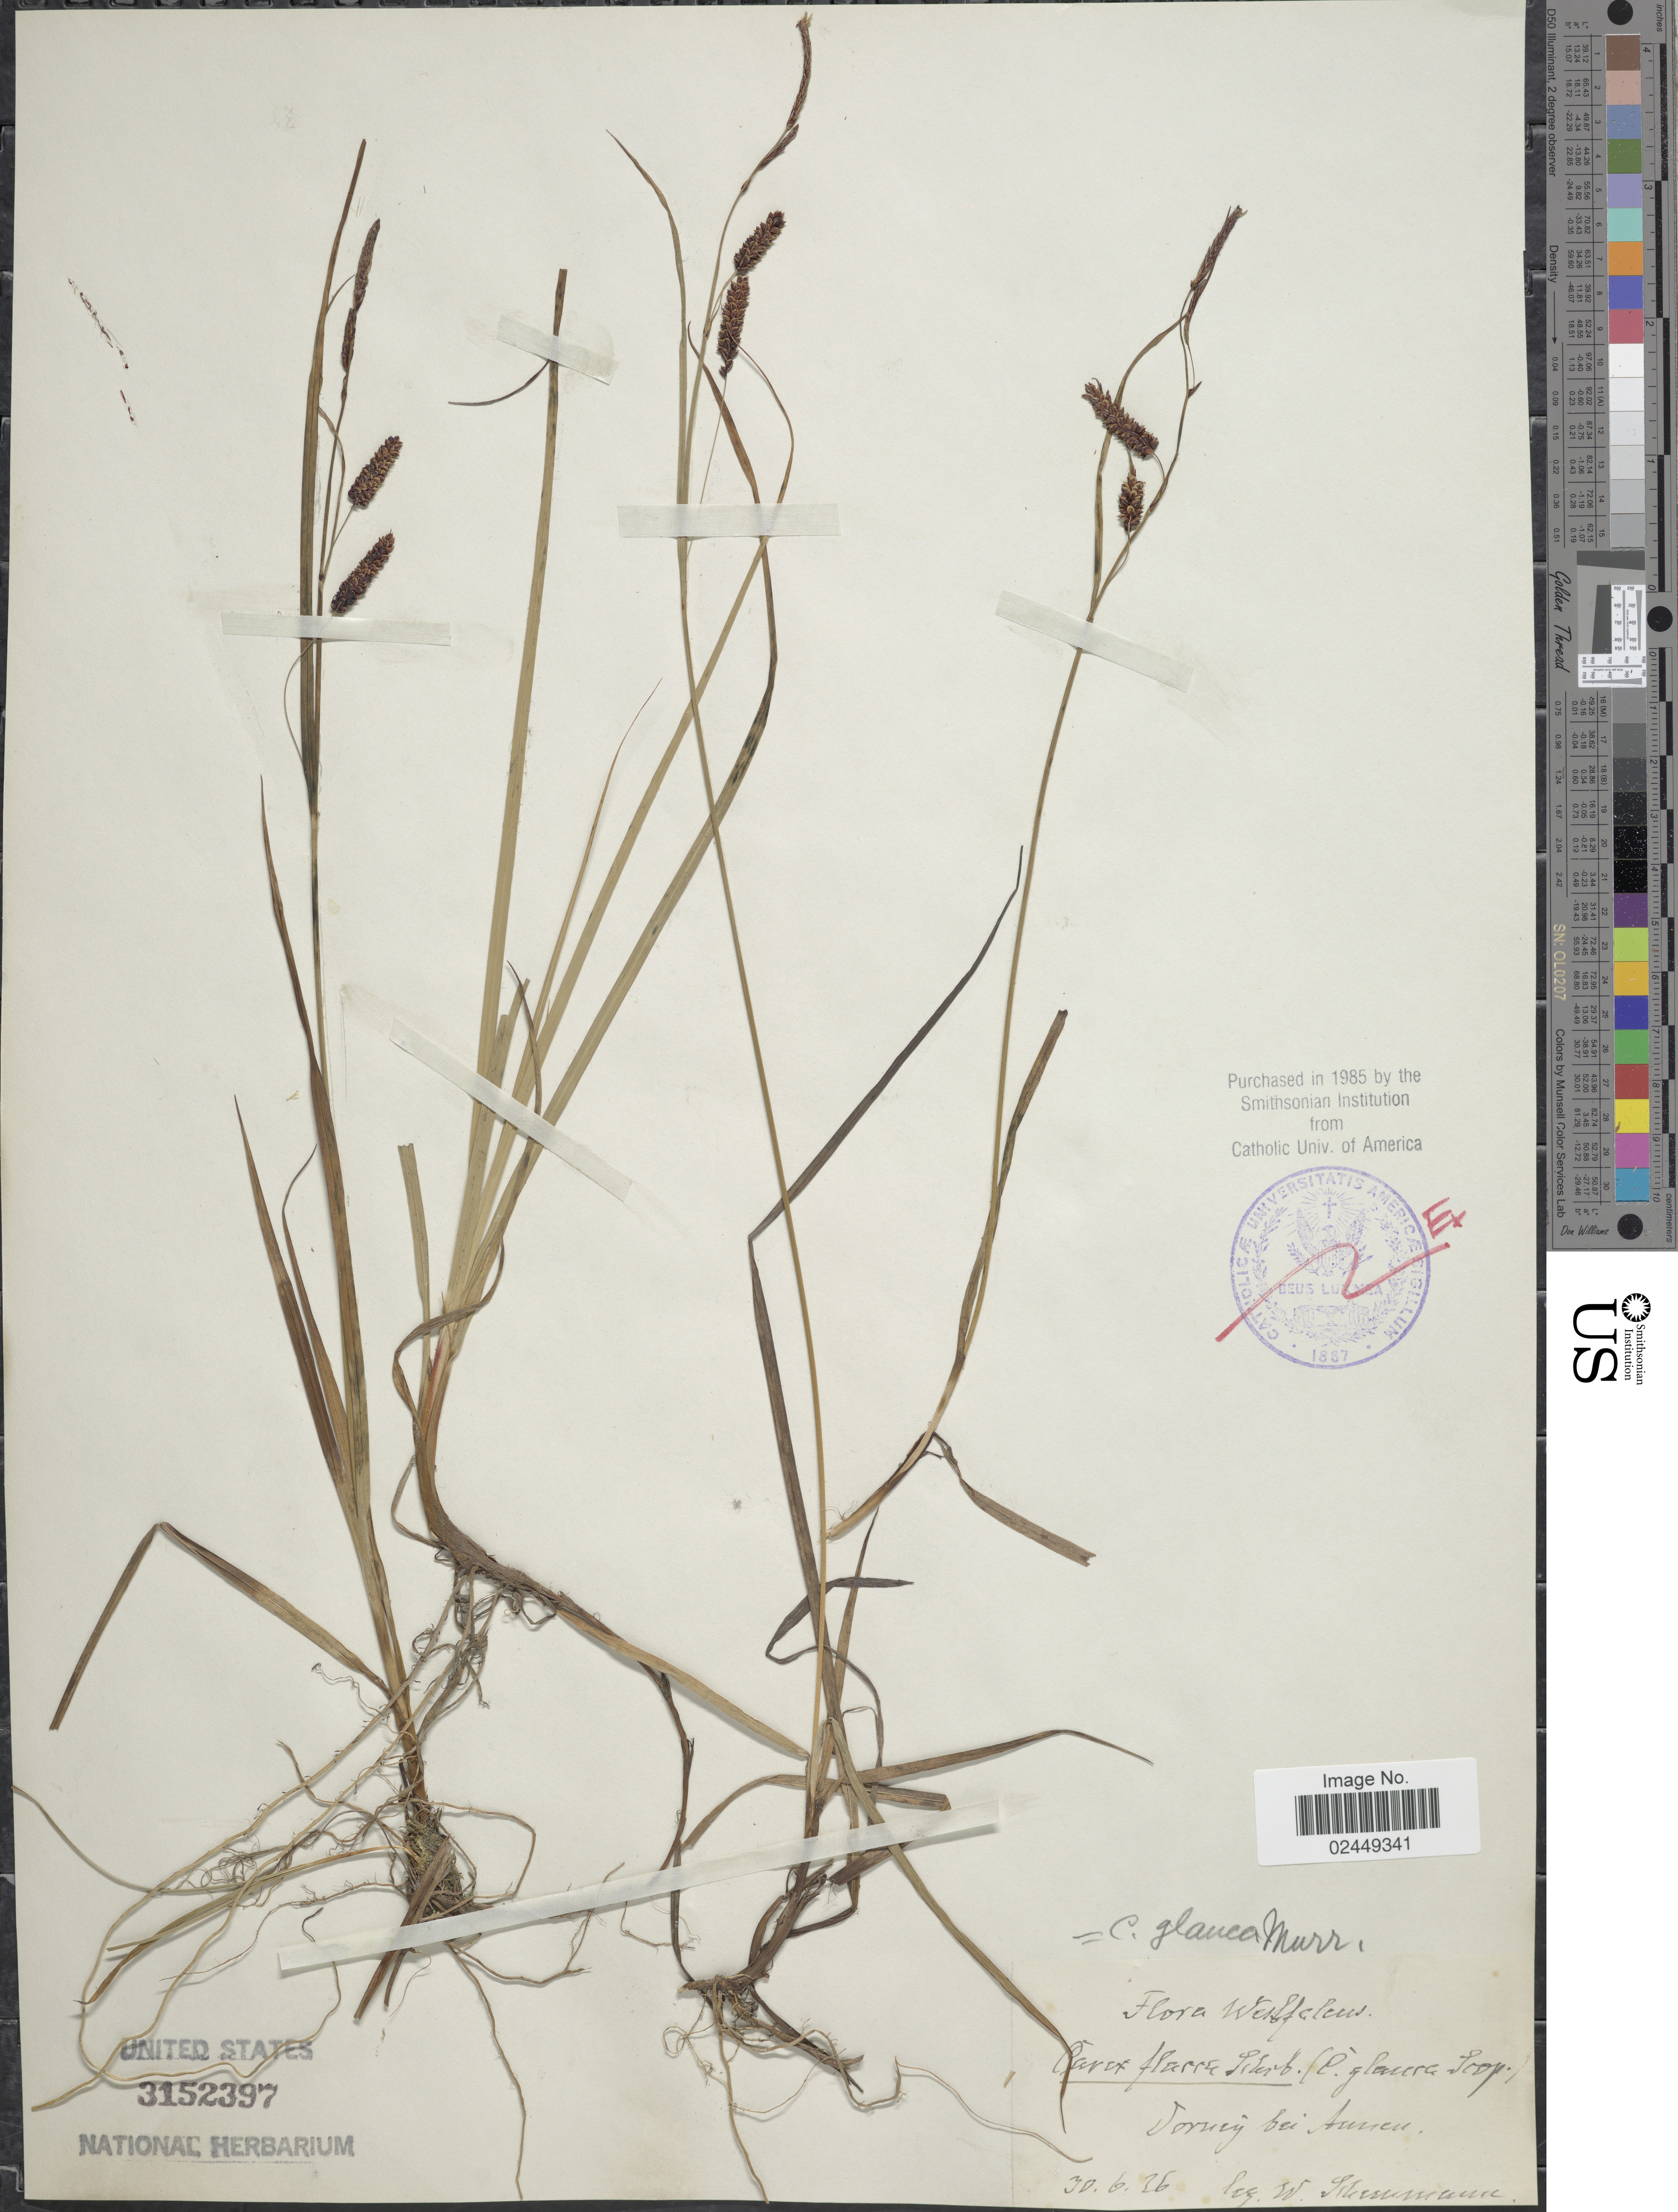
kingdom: Plantae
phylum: Tracheophyta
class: Liliopsida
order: Poales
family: Cyperaceae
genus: Carex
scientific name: Carex flacca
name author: Schreb.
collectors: W. Schummann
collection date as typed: Transcribed d/m/y: 30/6/36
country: Norway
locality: Sornig [interpreted] bei Armen.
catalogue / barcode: US 3152397